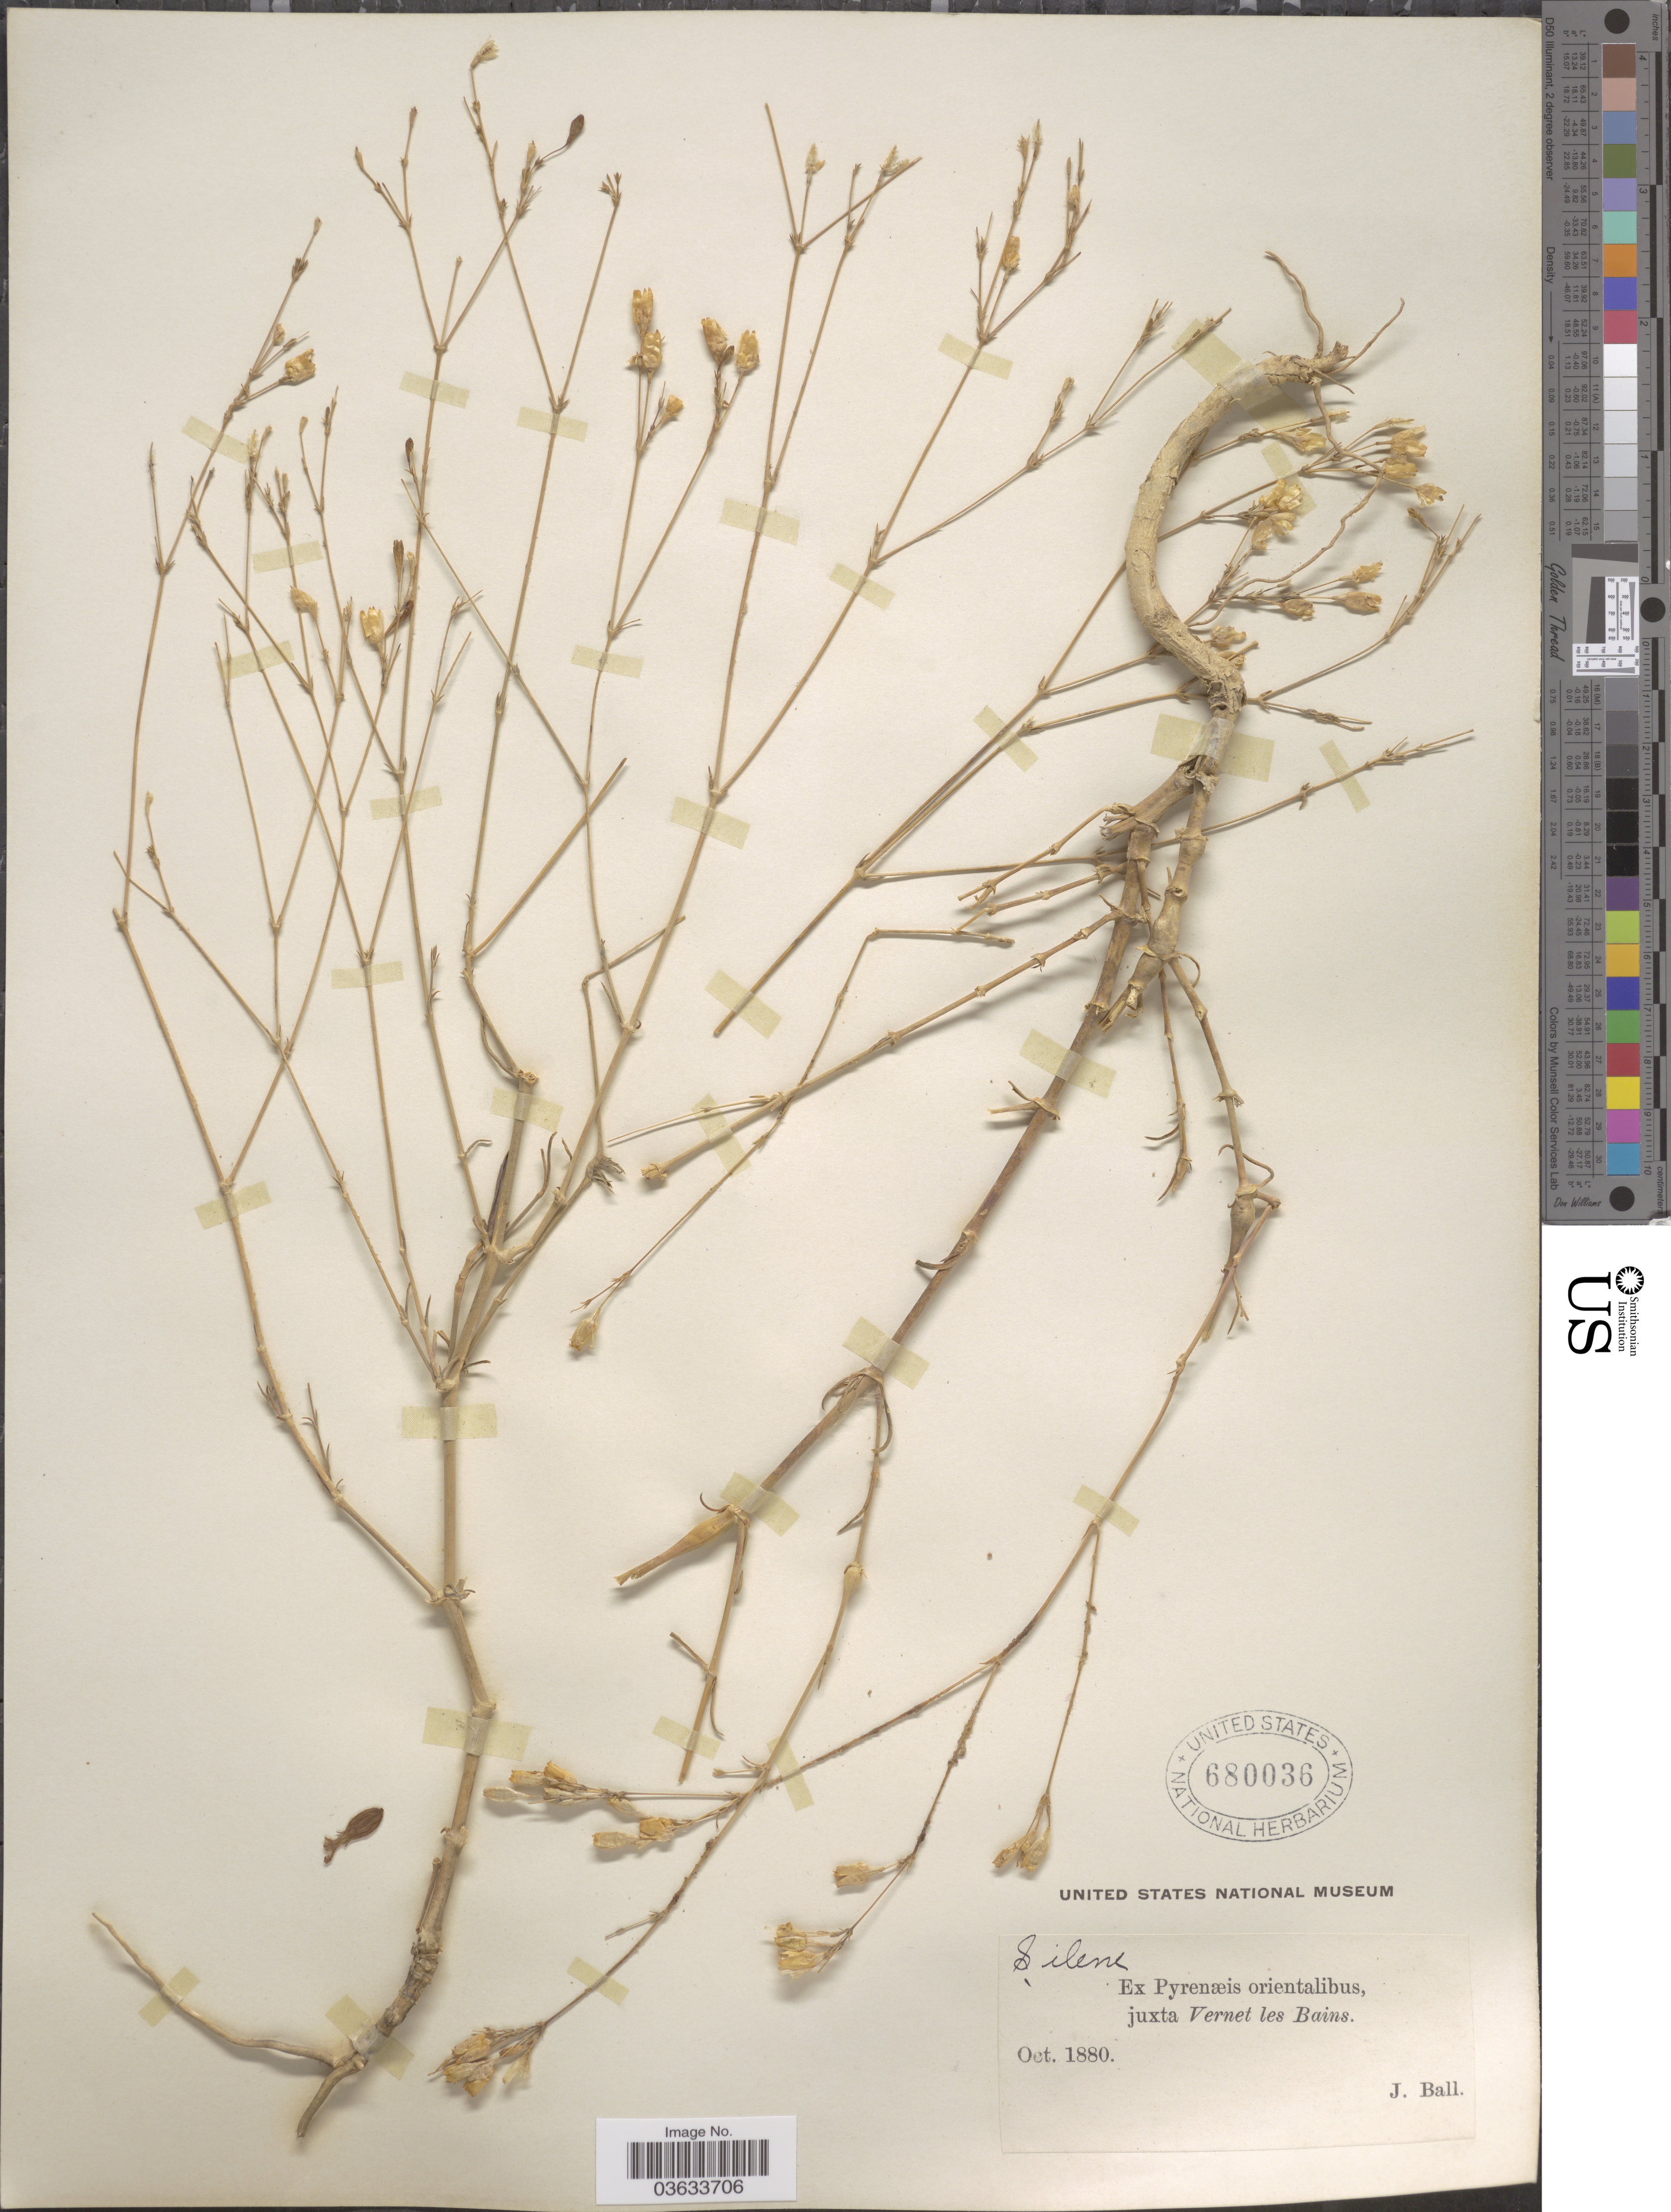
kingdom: Plantae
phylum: Tracheophyta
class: Magnoliopsida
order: Caryophyllales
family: Caryophyllaceae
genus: Silene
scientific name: Silene sp.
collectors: J. Ball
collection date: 1880-10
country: France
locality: Ex Pyrenæis orientalibus, juxta Vernet les Bains.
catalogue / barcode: US 680036